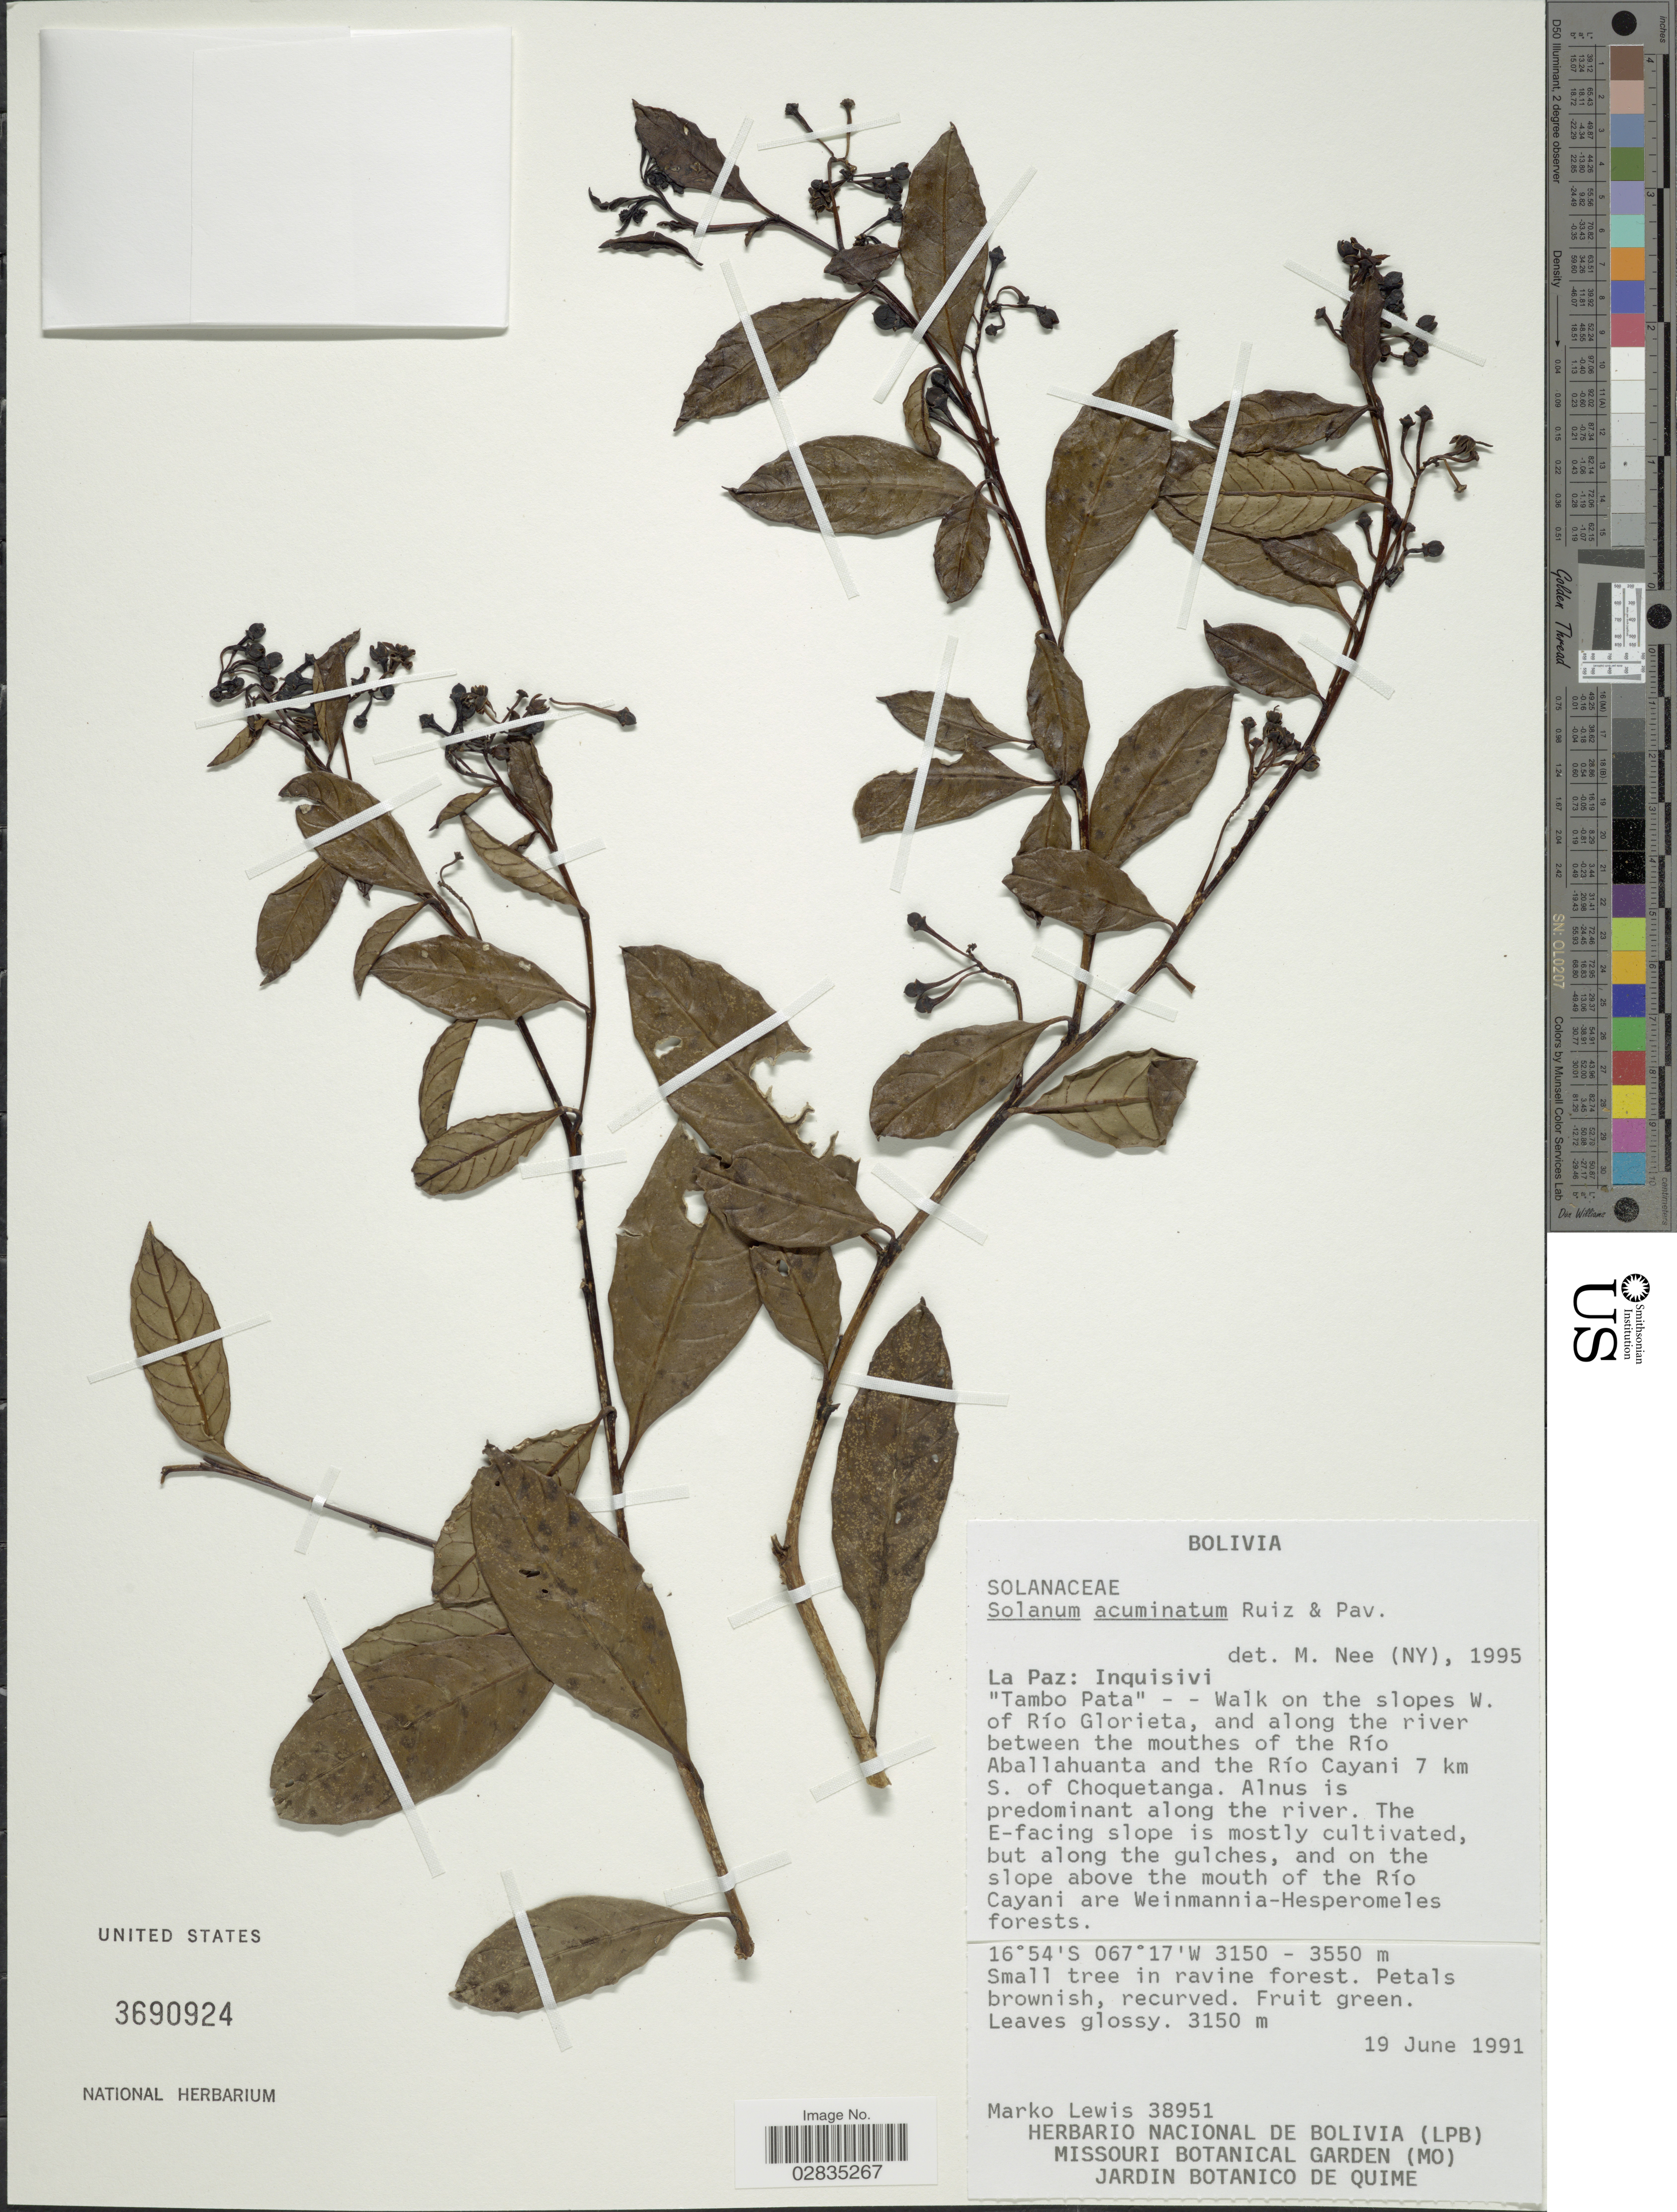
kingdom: Plantae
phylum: Tracheophyta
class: Magnoliopsida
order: Solanales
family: Solanaceae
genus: Solanum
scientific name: Solanum acuminatum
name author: Ruiz & Pav.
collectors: M. A. Lewis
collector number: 38951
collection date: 1991-06-19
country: Bolivia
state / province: La Paz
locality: Inquisivi. "Tambo Pata" - - Walk on the slopes W. of Río Glorieta, and along the river between the mouthes of the Río Aballahuanta and the Río Cayani 7 km S. of Choquetanga.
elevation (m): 3150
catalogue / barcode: US 3690924